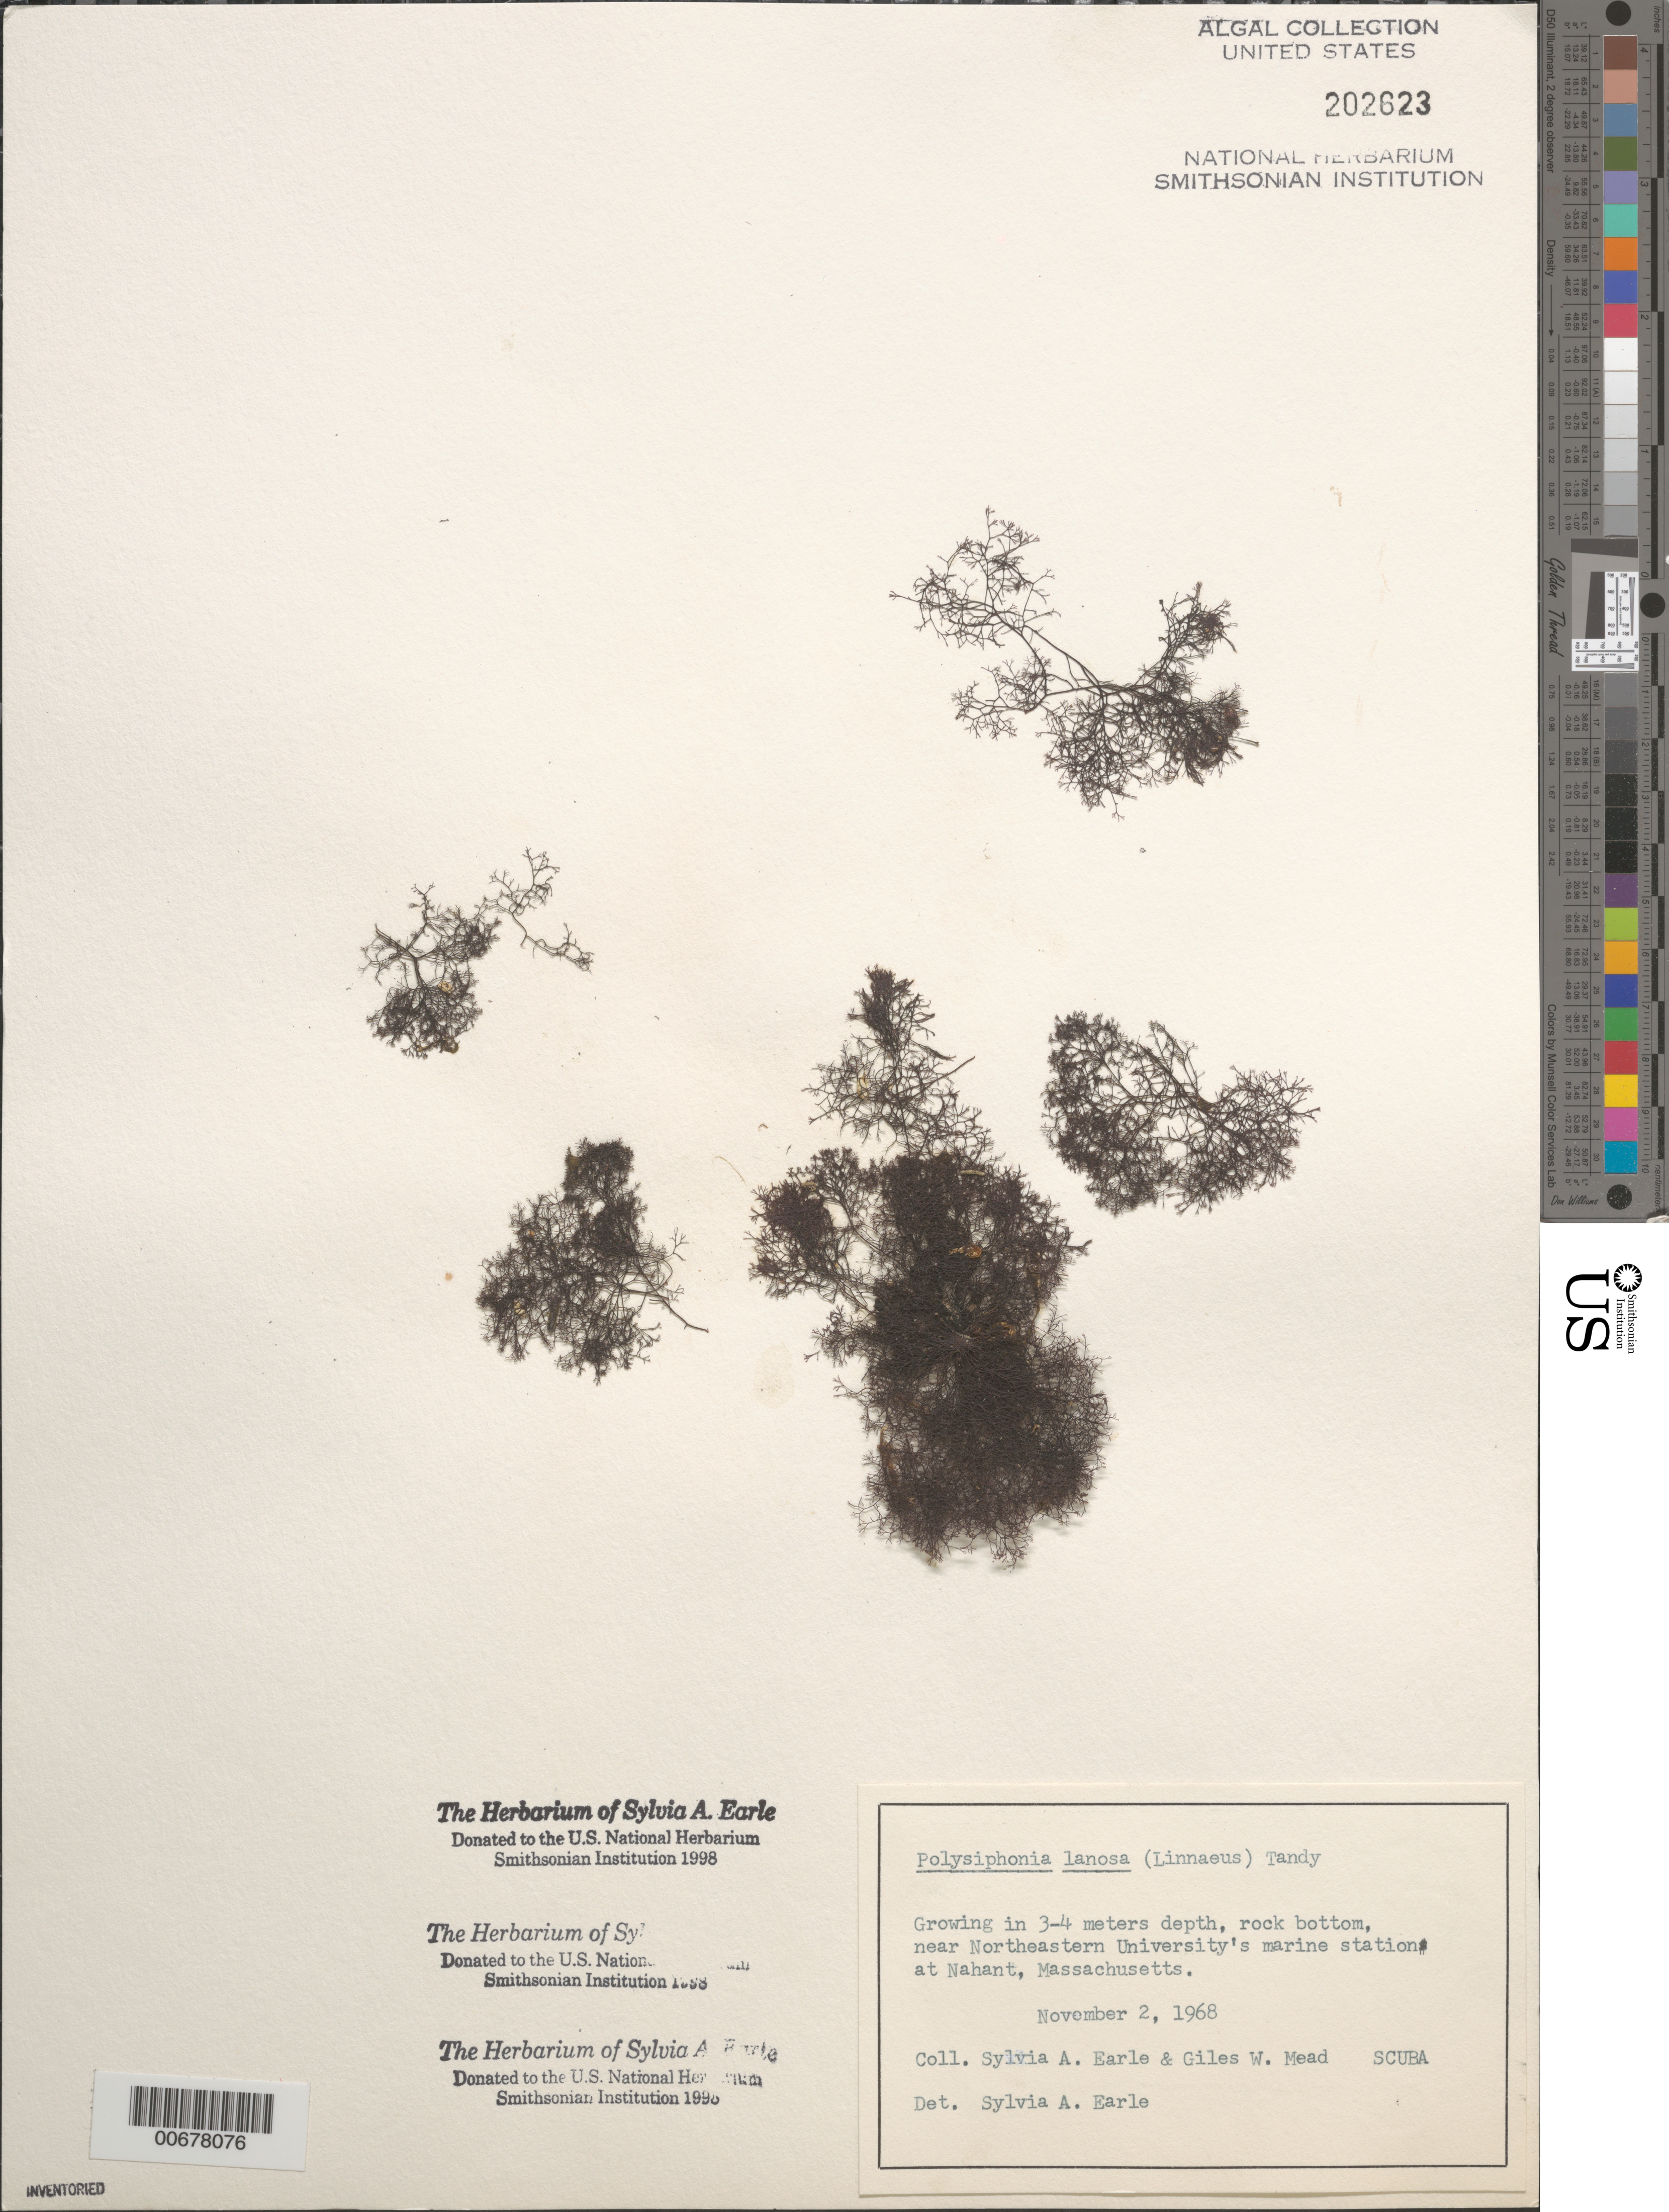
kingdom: Plantae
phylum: Rhodophyta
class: Florideophyceae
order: Ceramiales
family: Rhodomelaceae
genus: Vertebrata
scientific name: Vertebrata lanosa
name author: (L.) T.A. Chr.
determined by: Algae name updating Project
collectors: S. A. Earle & G. W. Mead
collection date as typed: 02 Nov 1968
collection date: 1968-11-02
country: United States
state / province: Massachusetts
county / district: Essex County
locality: Nahant, near Northeastern University's marine station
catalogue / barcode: US 202623